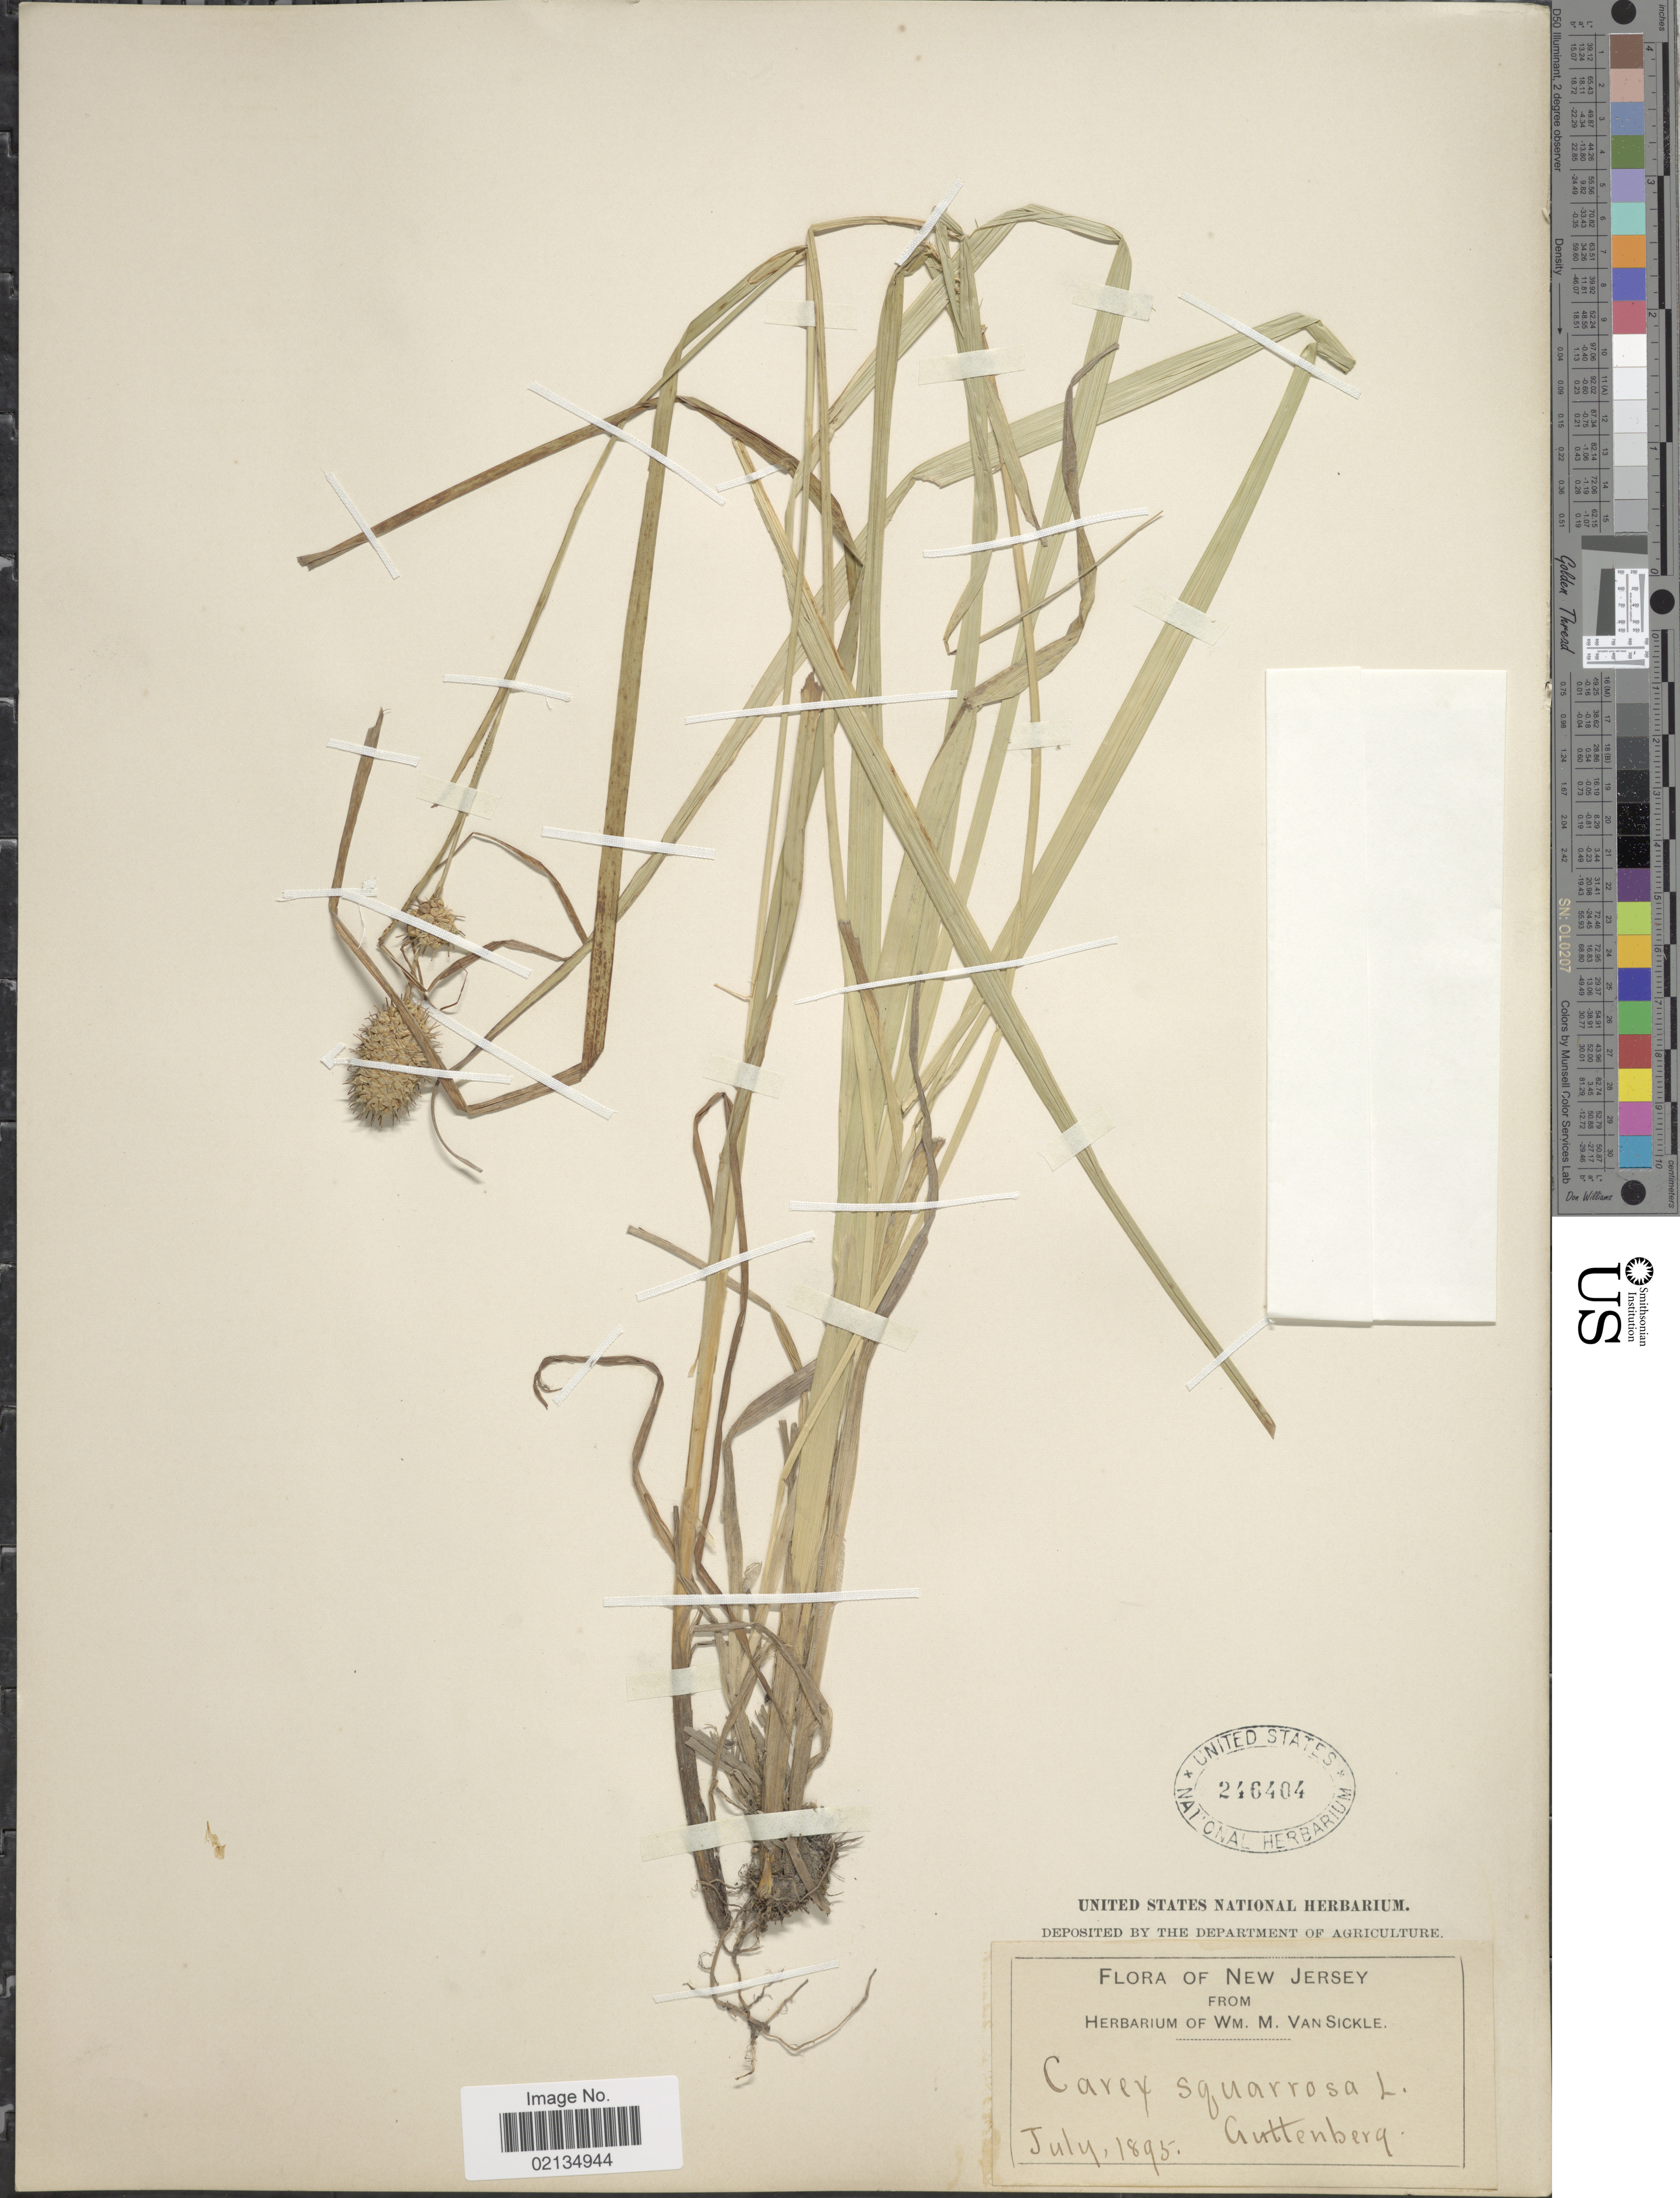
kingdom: Plantae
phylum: Tracheophyta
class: Liliopsida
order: Poales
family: Cyperaceae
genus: Carex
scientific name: Carex squarrosa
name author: L.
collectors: ex herb. Wm. M. Van Sickle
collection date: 1895-07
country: United States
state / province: New Jersey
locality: New Jersey, Guttenberg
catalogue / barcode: US 246404